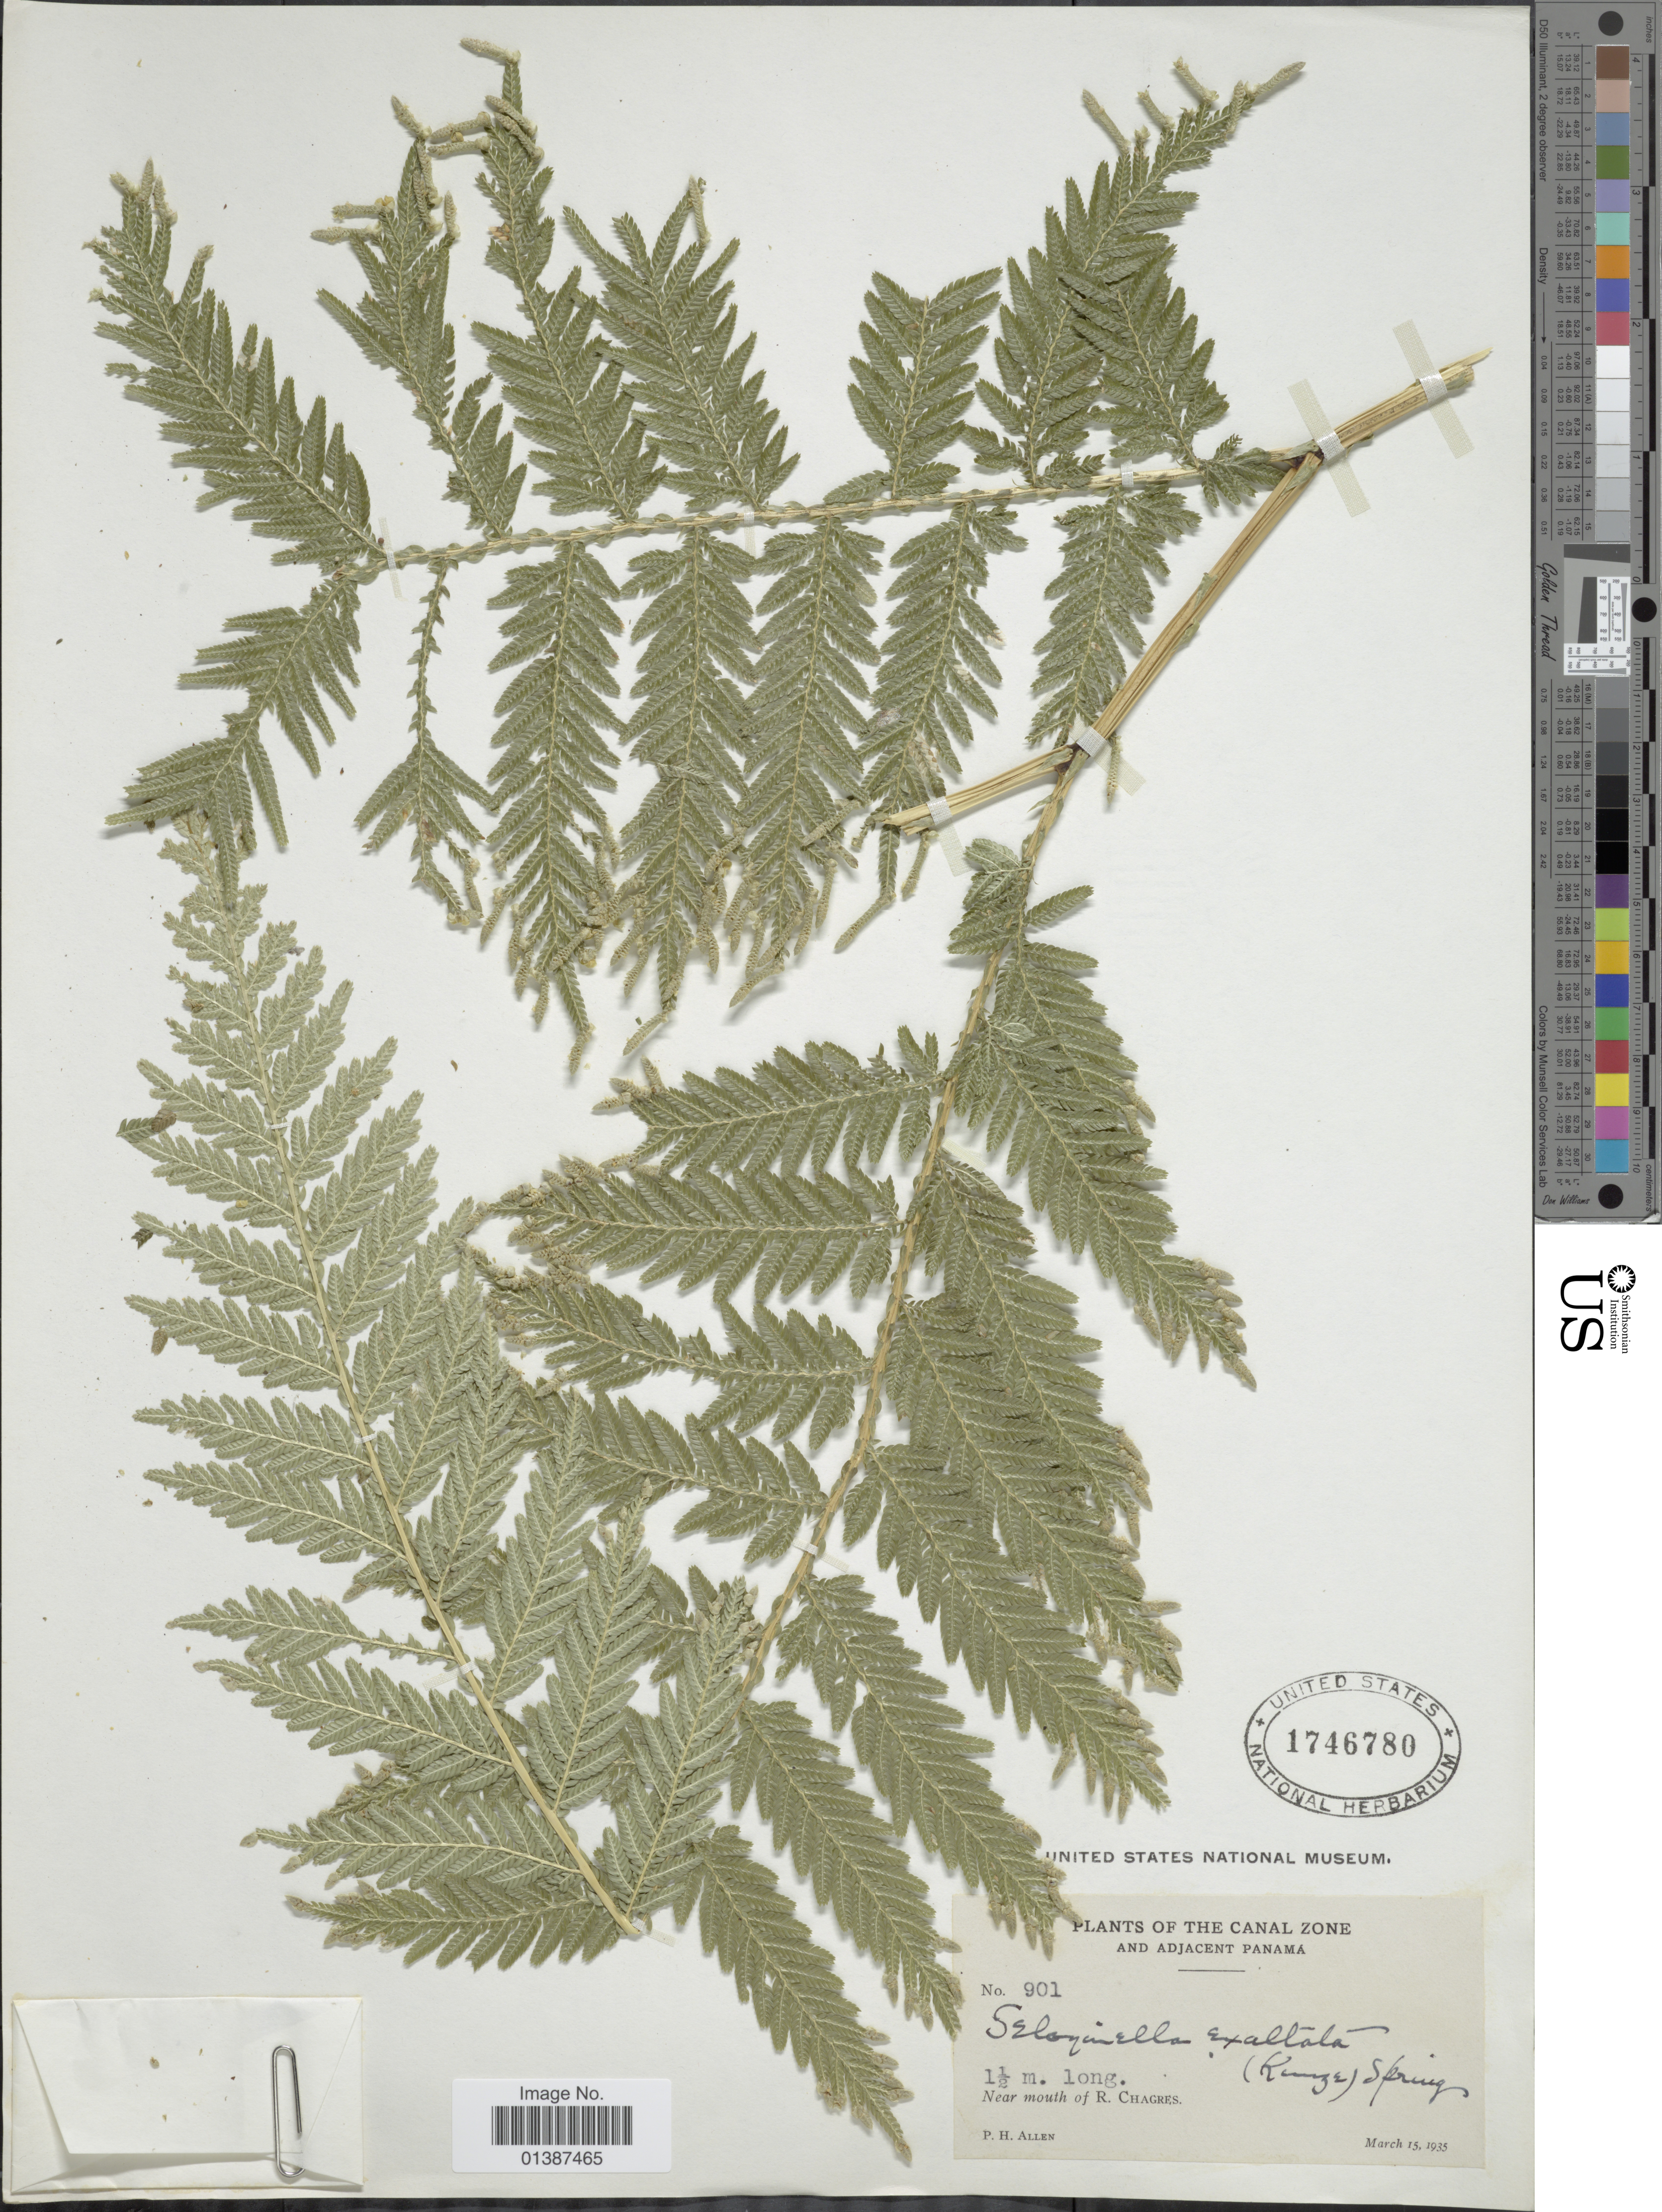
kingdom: Plantae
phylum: Tracheophyta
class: Lycopodiopsida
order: Selaginellales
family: Selaginellaceae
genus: Selaginella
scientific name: Selaginella exaltata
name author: (Kunze) Spring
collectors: P. H. Allen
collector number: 901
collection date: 1935-03-15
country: Panama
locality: The Canal Zone and Adjacent Panama, 1½ m. long, Near mouth of R. Chagres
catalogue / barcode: US 1746780